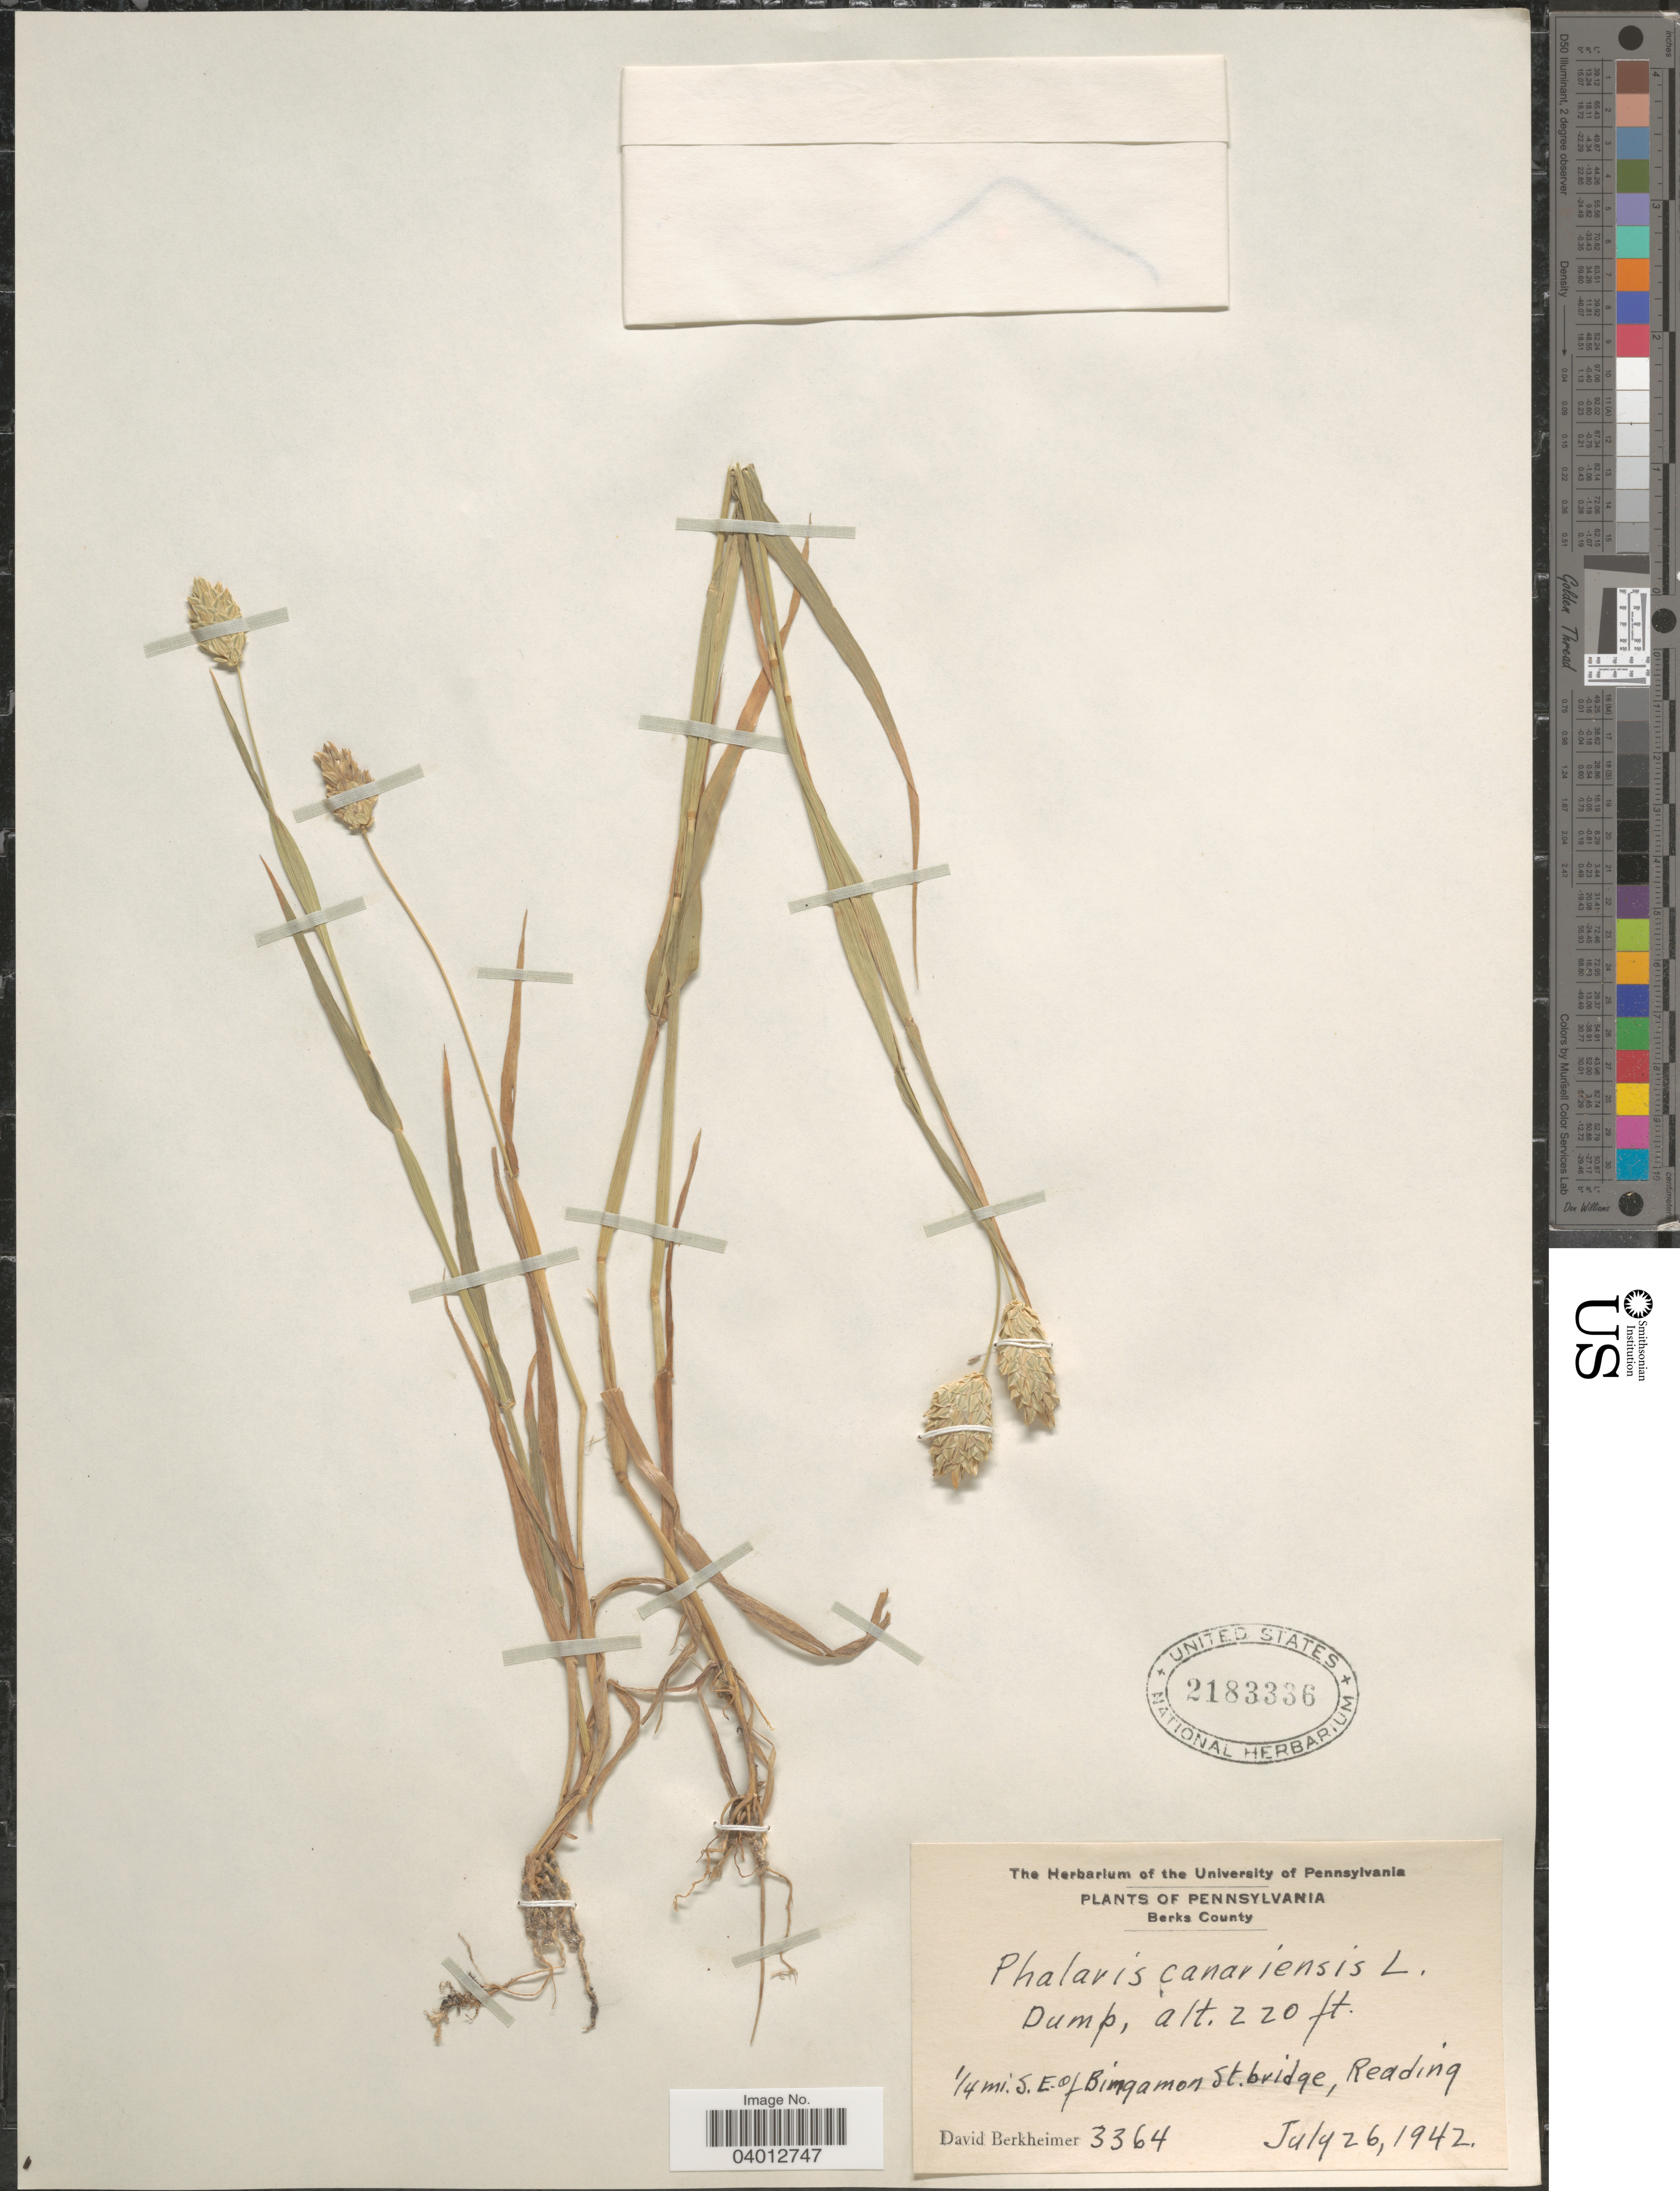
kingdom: Plantae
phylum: Tracheophyta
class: Liliopsida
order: Poales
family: Poaceae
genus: Phalaris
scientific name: Phalaris canariensis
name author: L.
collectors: D. Berkheimer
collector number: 3364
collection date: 1942-07-26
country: United States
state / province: Pennsylvania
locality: Berks County. ¼ mi. S. of Bingaman St. Bridge, Reading.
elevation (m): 67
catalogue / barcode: US 2183336